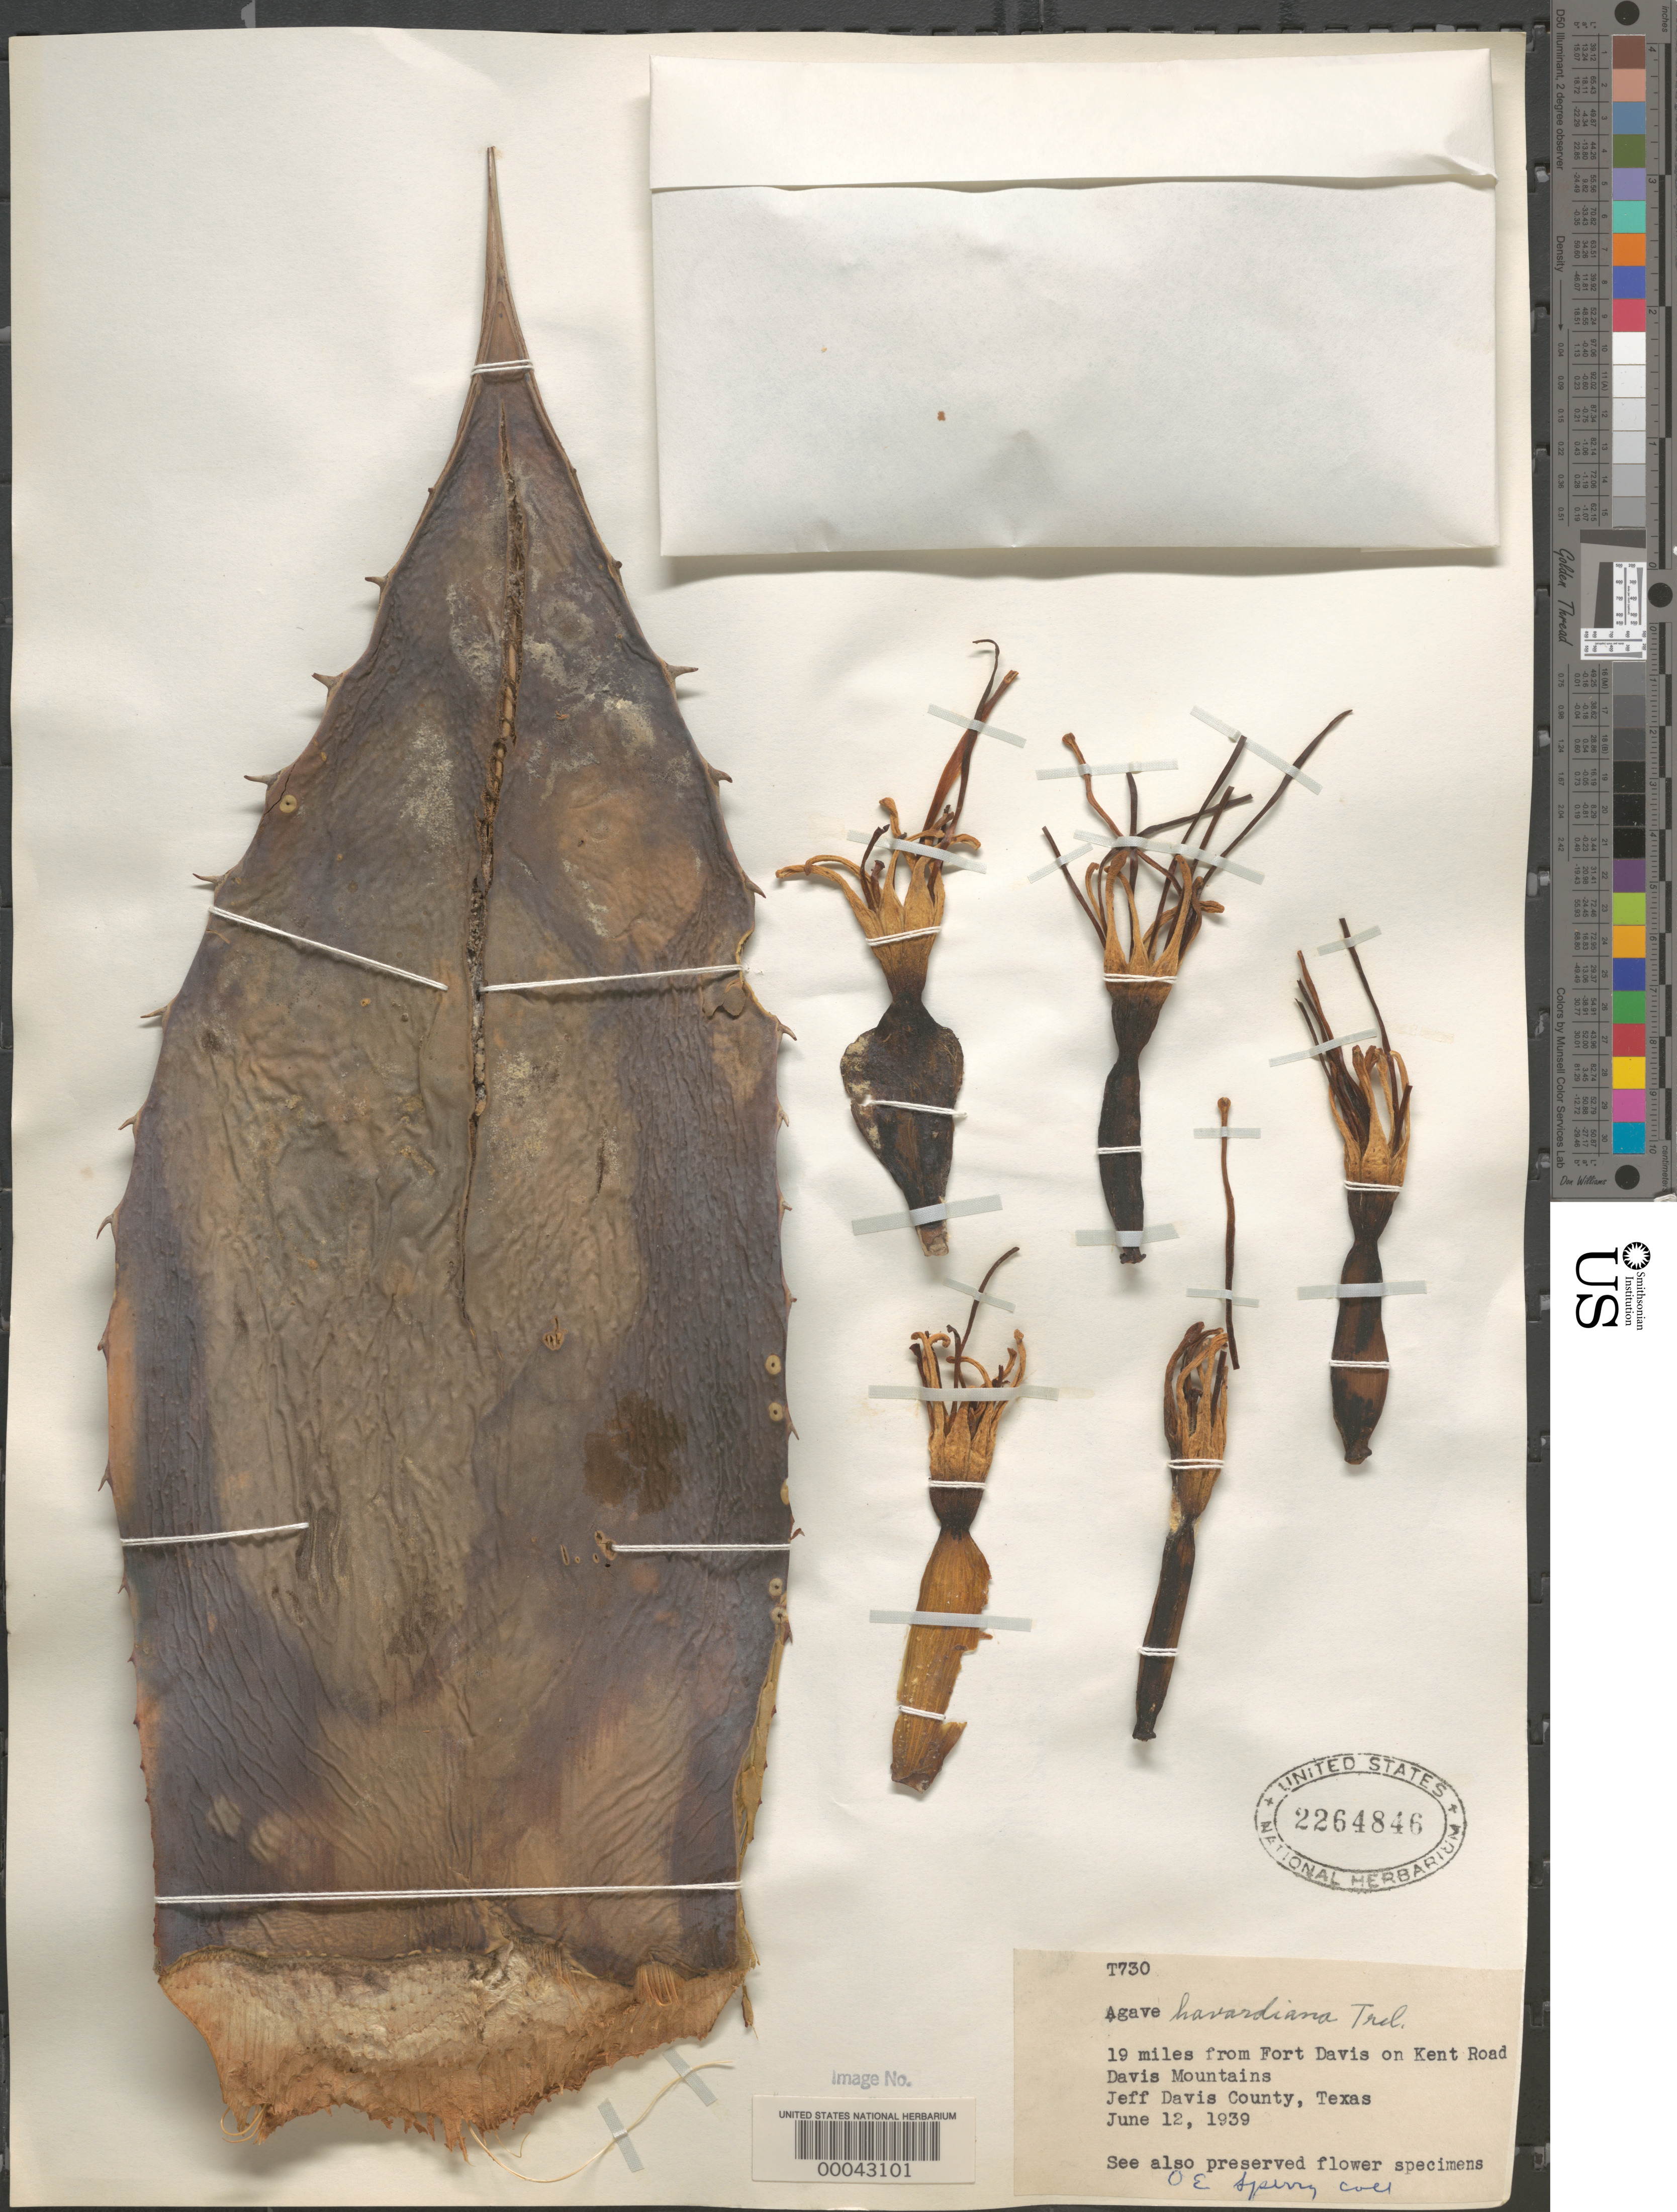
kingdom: Plantae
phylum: Tracheophyta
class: Liliopsida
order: Asparagales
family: Asparagaceae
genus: Agave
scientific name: Agave havardiana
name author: Trel.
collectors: O. E. Sperry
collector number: T730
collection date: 1939-06-12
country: United States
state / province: Texas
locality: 19 miles from Fort Davis on Kent Road Davis Mountains. Jeff Davis County.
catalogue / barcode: US 2264846